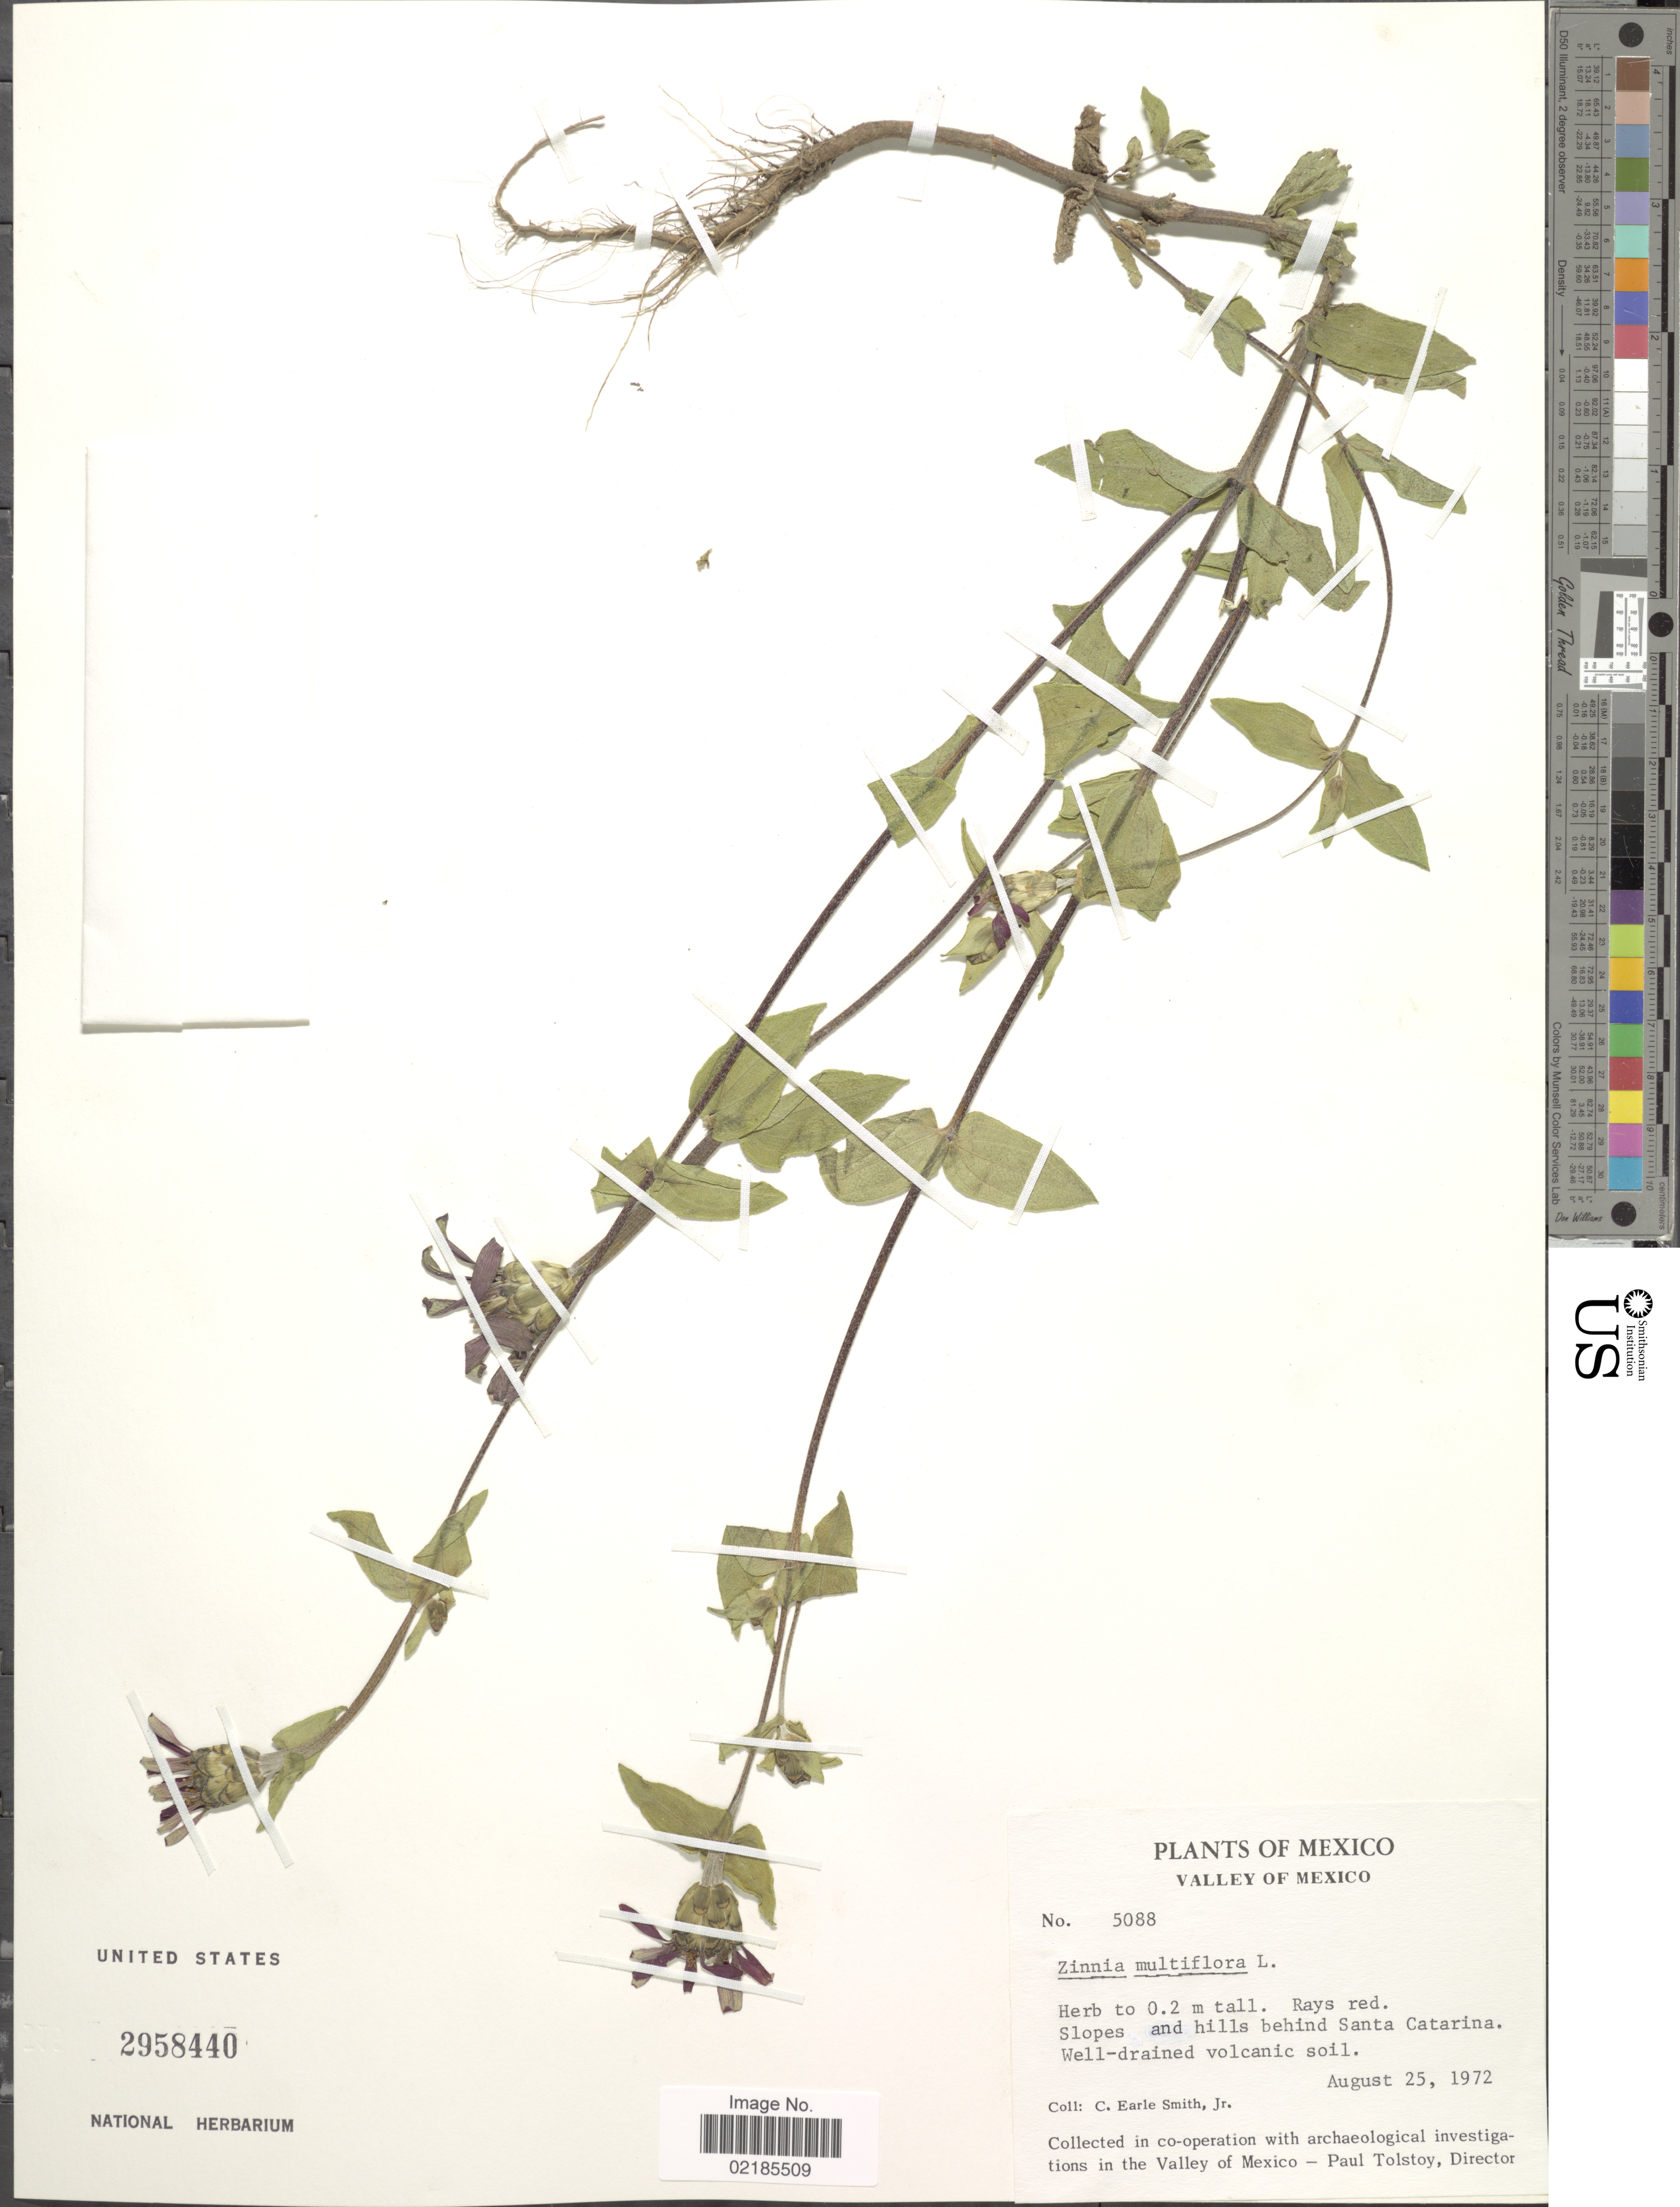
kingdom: Plantae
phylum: Tracheophyta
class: Magnoliopsida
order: Asterales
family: Asteraceae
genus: Zinnia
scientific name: Zinnia peruviana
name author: (L.) L.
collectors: C. E. Smith Jr.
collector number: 5088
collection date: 1972-08-25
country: Mexico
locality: Valley of Mexico, slopes and hills behind Santa Catarina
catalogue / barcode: US 2958440